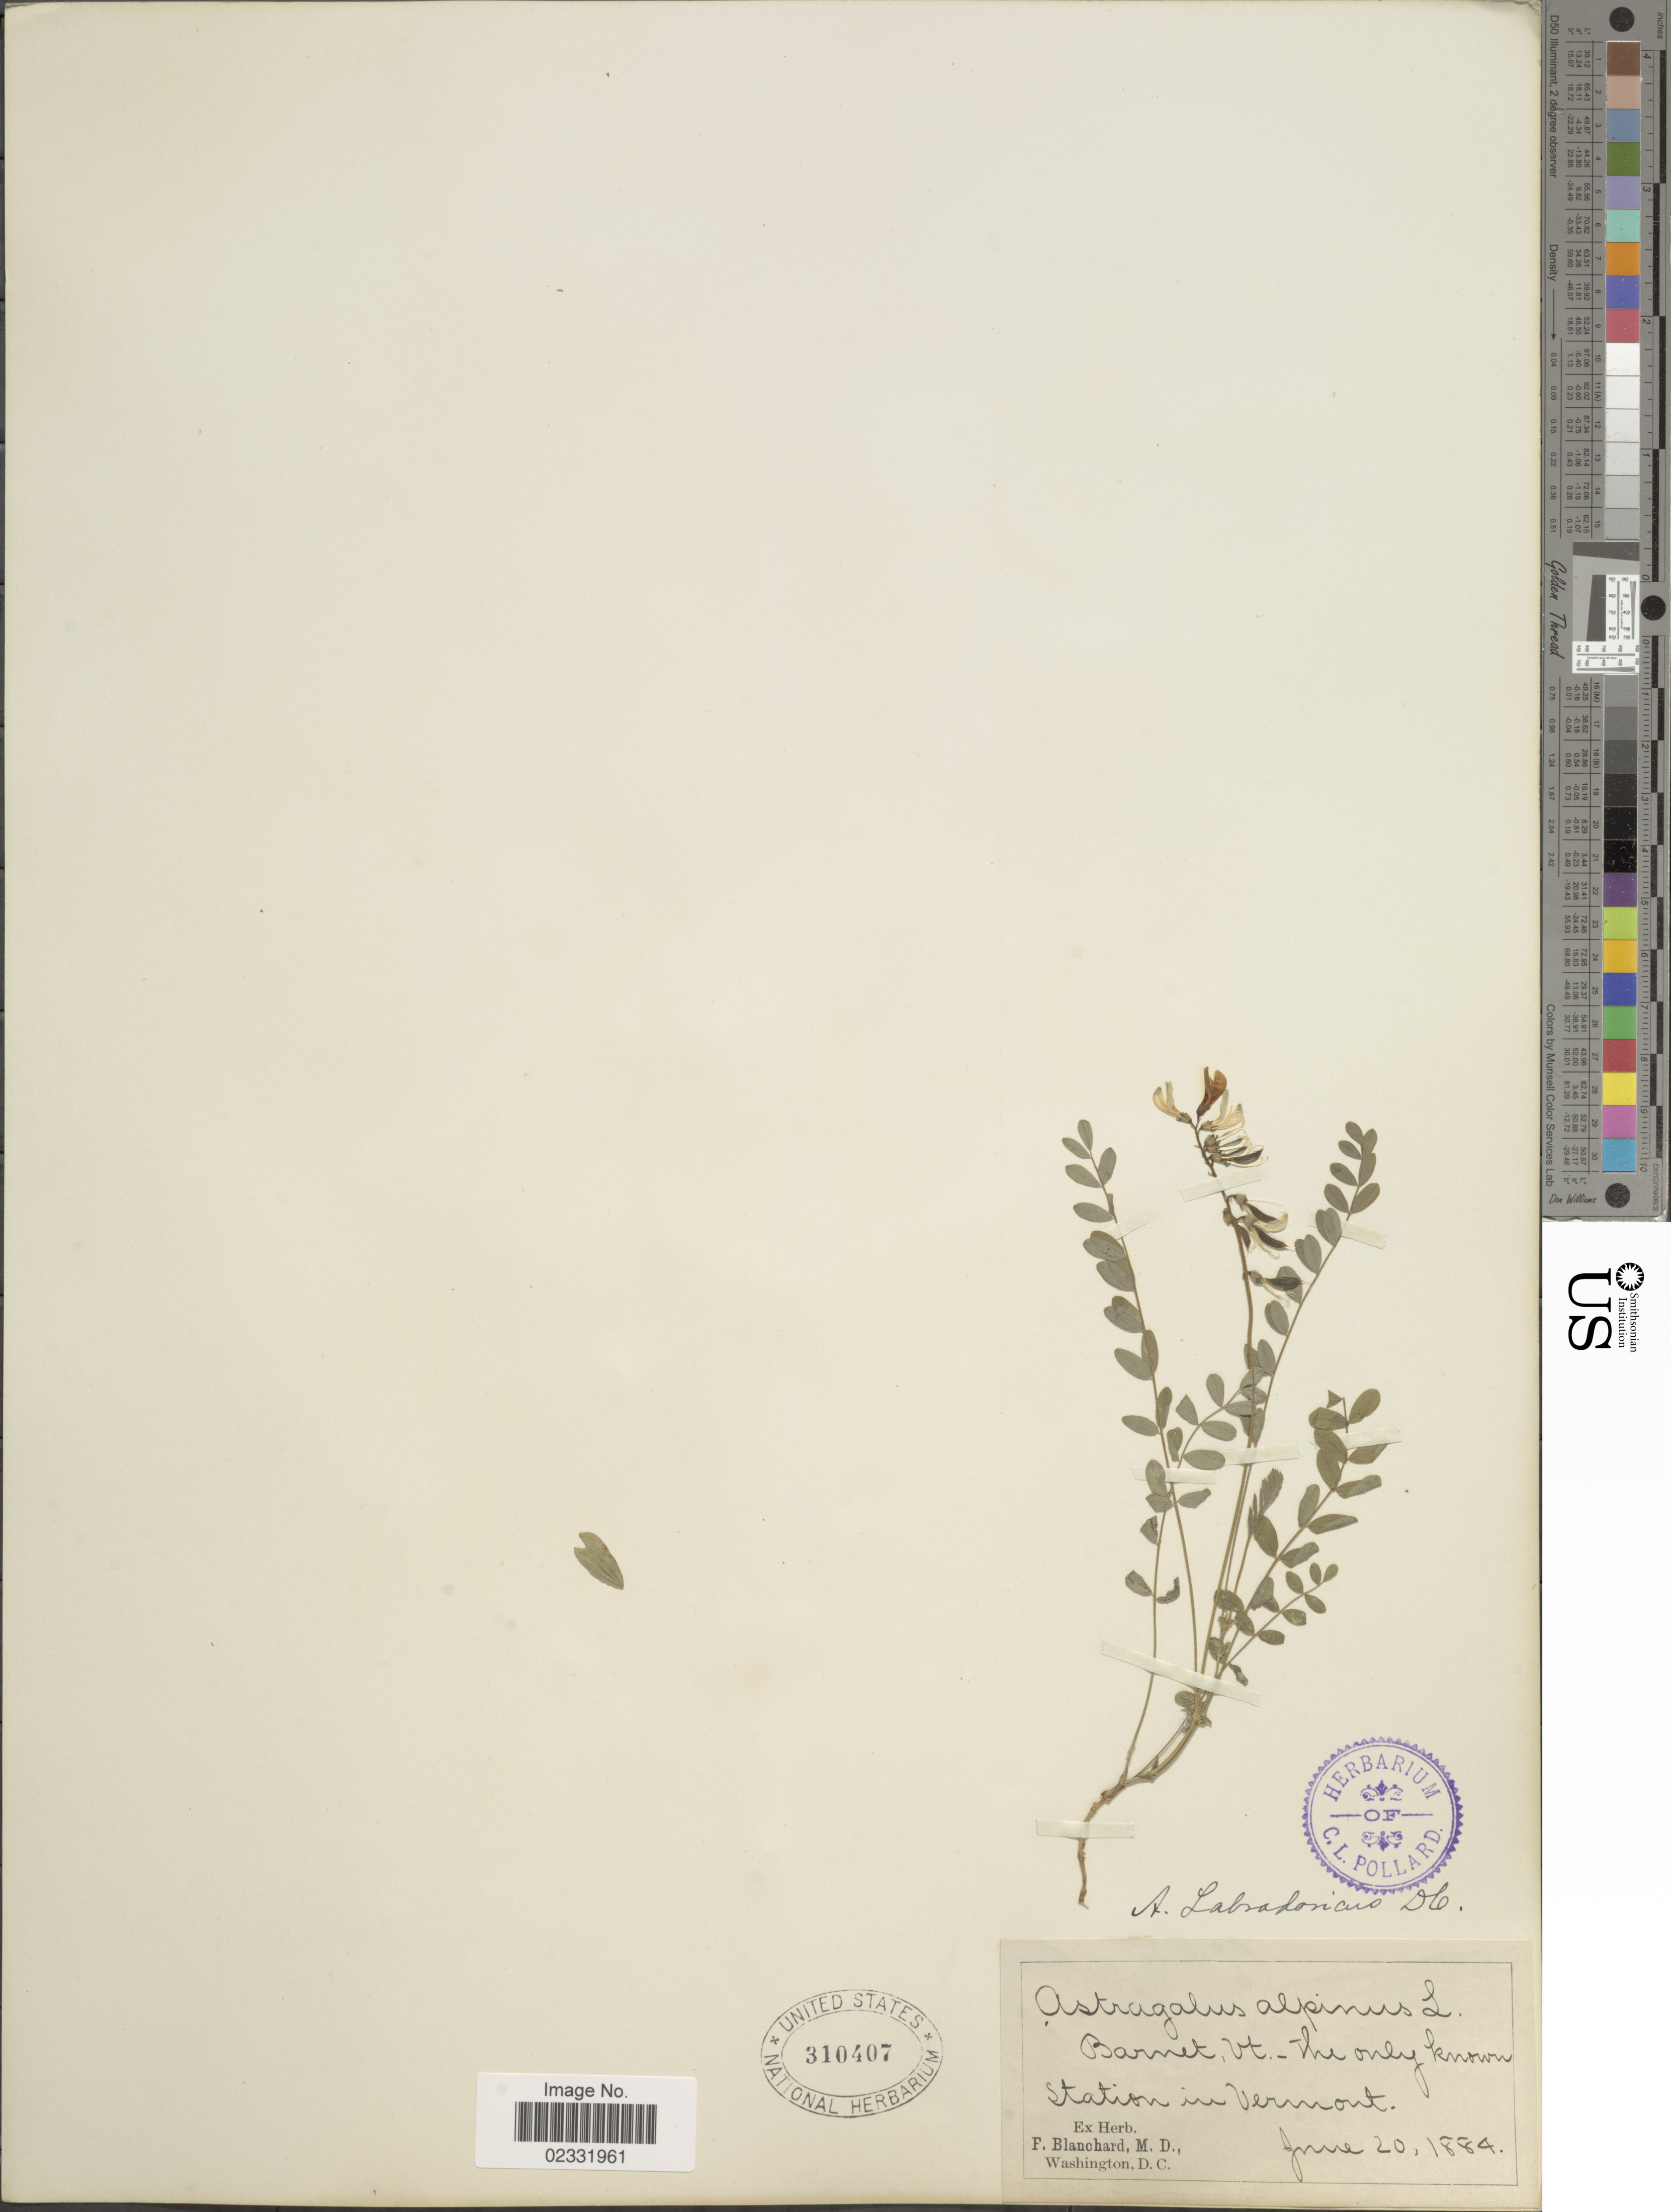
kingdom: Plantae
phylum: Tracheophyta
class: Magnoliopsida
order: Fabales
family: Fabaceae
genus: Astragalus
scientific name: Astragalus labradoricus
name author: DC.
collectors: ex herb. F. Blanchard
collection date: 1884-06-20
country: United States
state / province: Vermont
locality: Barnet, Vt.- The only known Station in Vermont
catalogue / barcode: US 310407